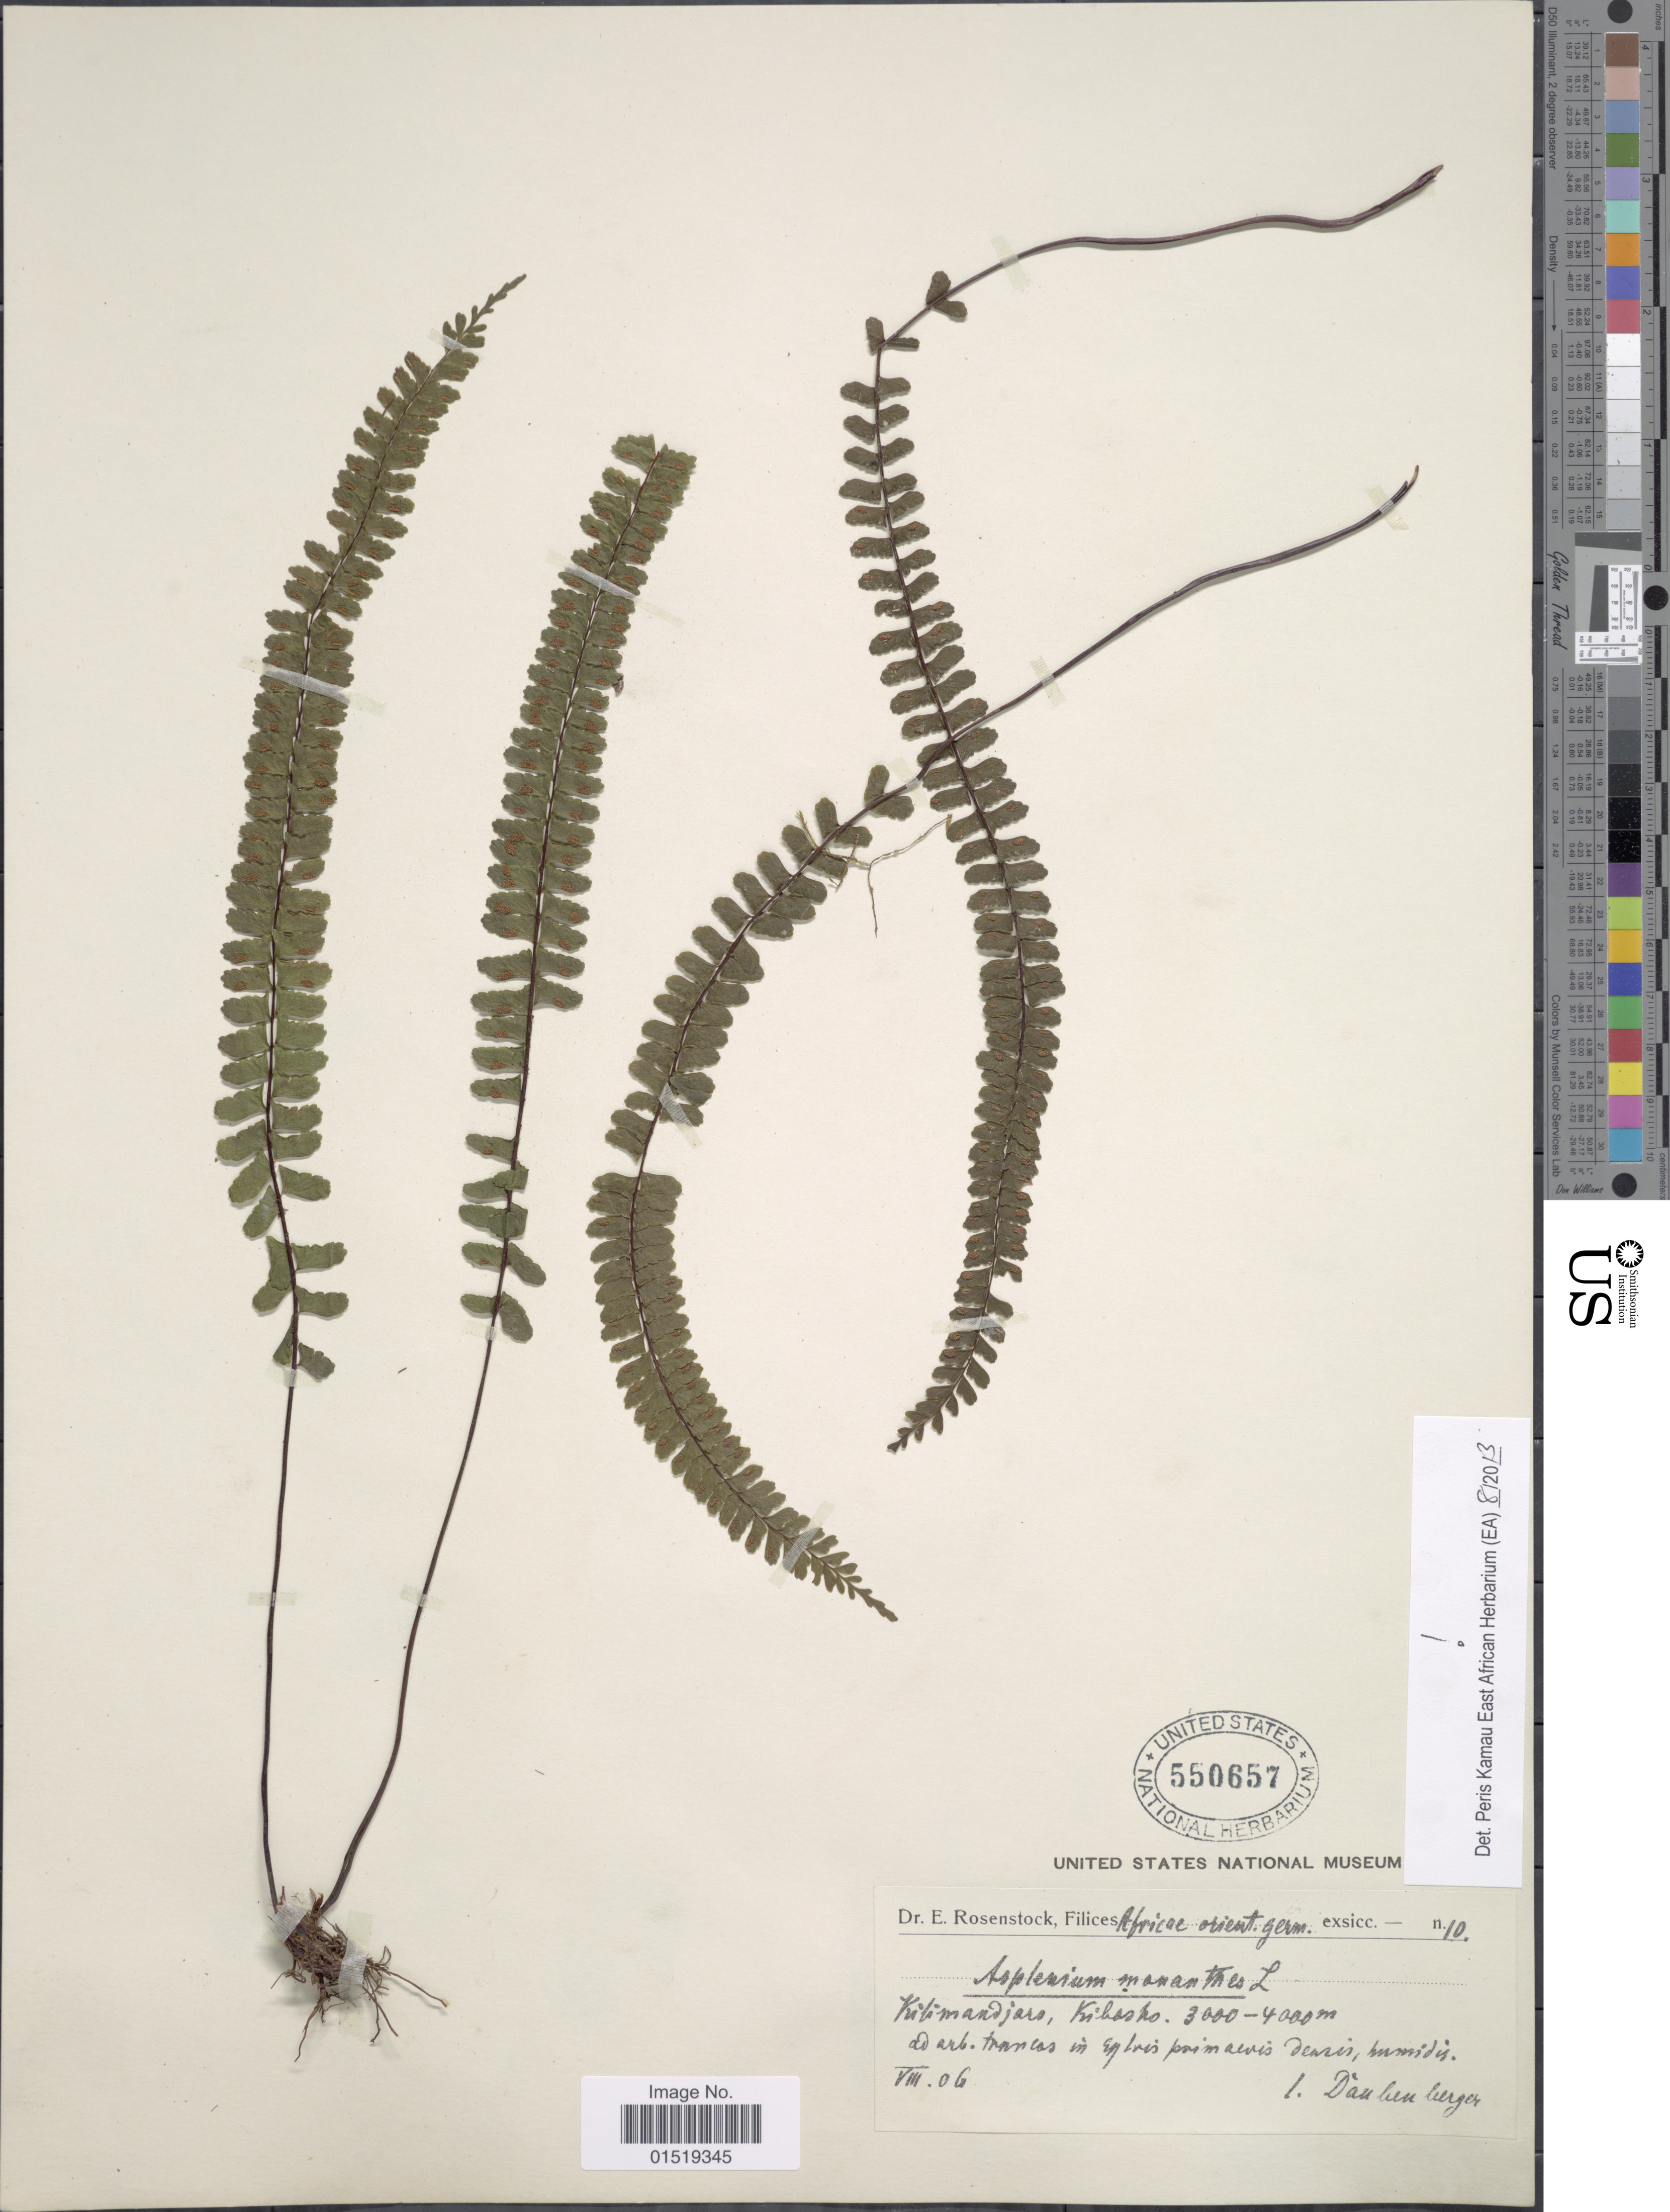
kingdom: Plantae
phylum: Tracheophyta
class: Polypodiopsida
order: Polypodiales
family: Aspleniaceae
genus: Asplenium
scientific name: Asplenium monanthes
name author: L.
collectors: Danberger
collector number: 10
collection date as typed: Transcribed d/m/y: /8/6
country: Tanzania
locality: Filices Africae orient. germ.Kilimandjaro, Kibosho.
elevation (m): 3000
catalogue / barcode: US 550657